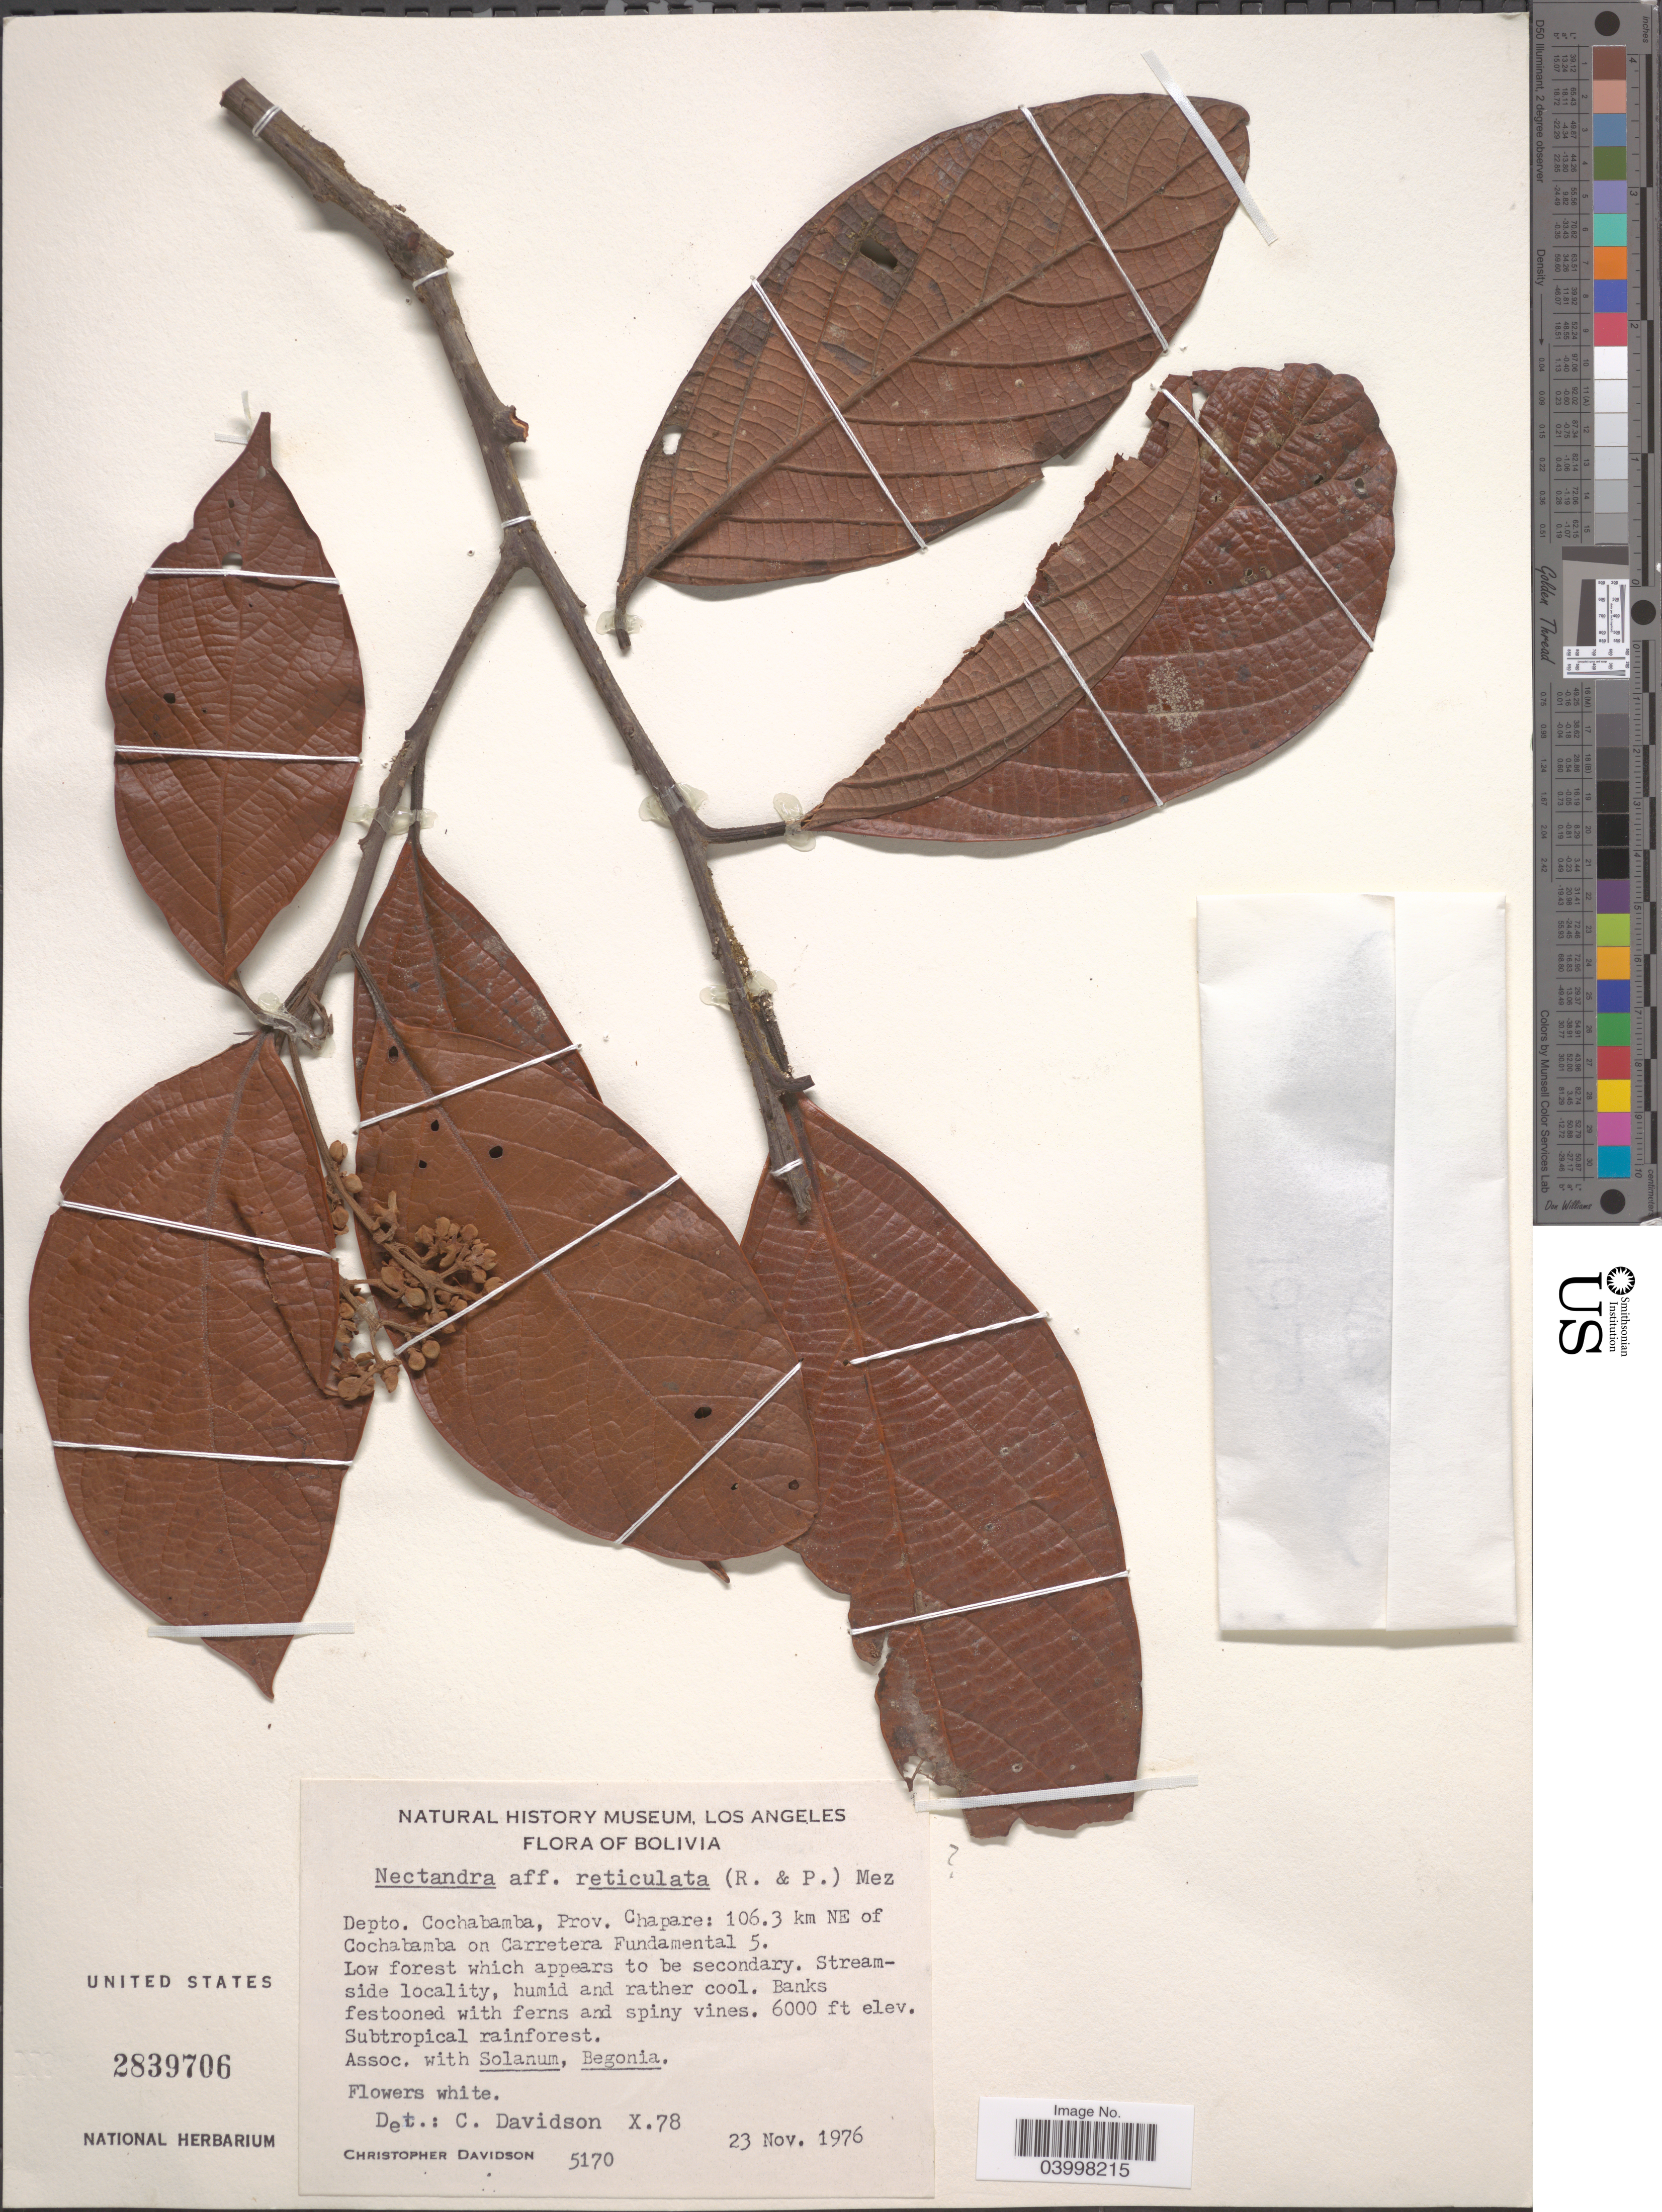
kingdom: Plantae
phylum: Tracheophyta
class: Magnoliopsida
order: Laurales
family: Lauraceae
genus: Nectandra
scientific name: Nectandra reticulata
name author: (Ruiz & Pav.) Mez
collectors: C. Davidson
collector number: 5170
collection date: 1976-11-23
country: Bolivia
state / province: Cochabamba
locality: Depto. Cochabamba, Prov. Chapare: 106.3 km NE of Cochabamba on Carretera Fundamental 5.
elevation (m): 1829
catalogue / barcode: US 2839706